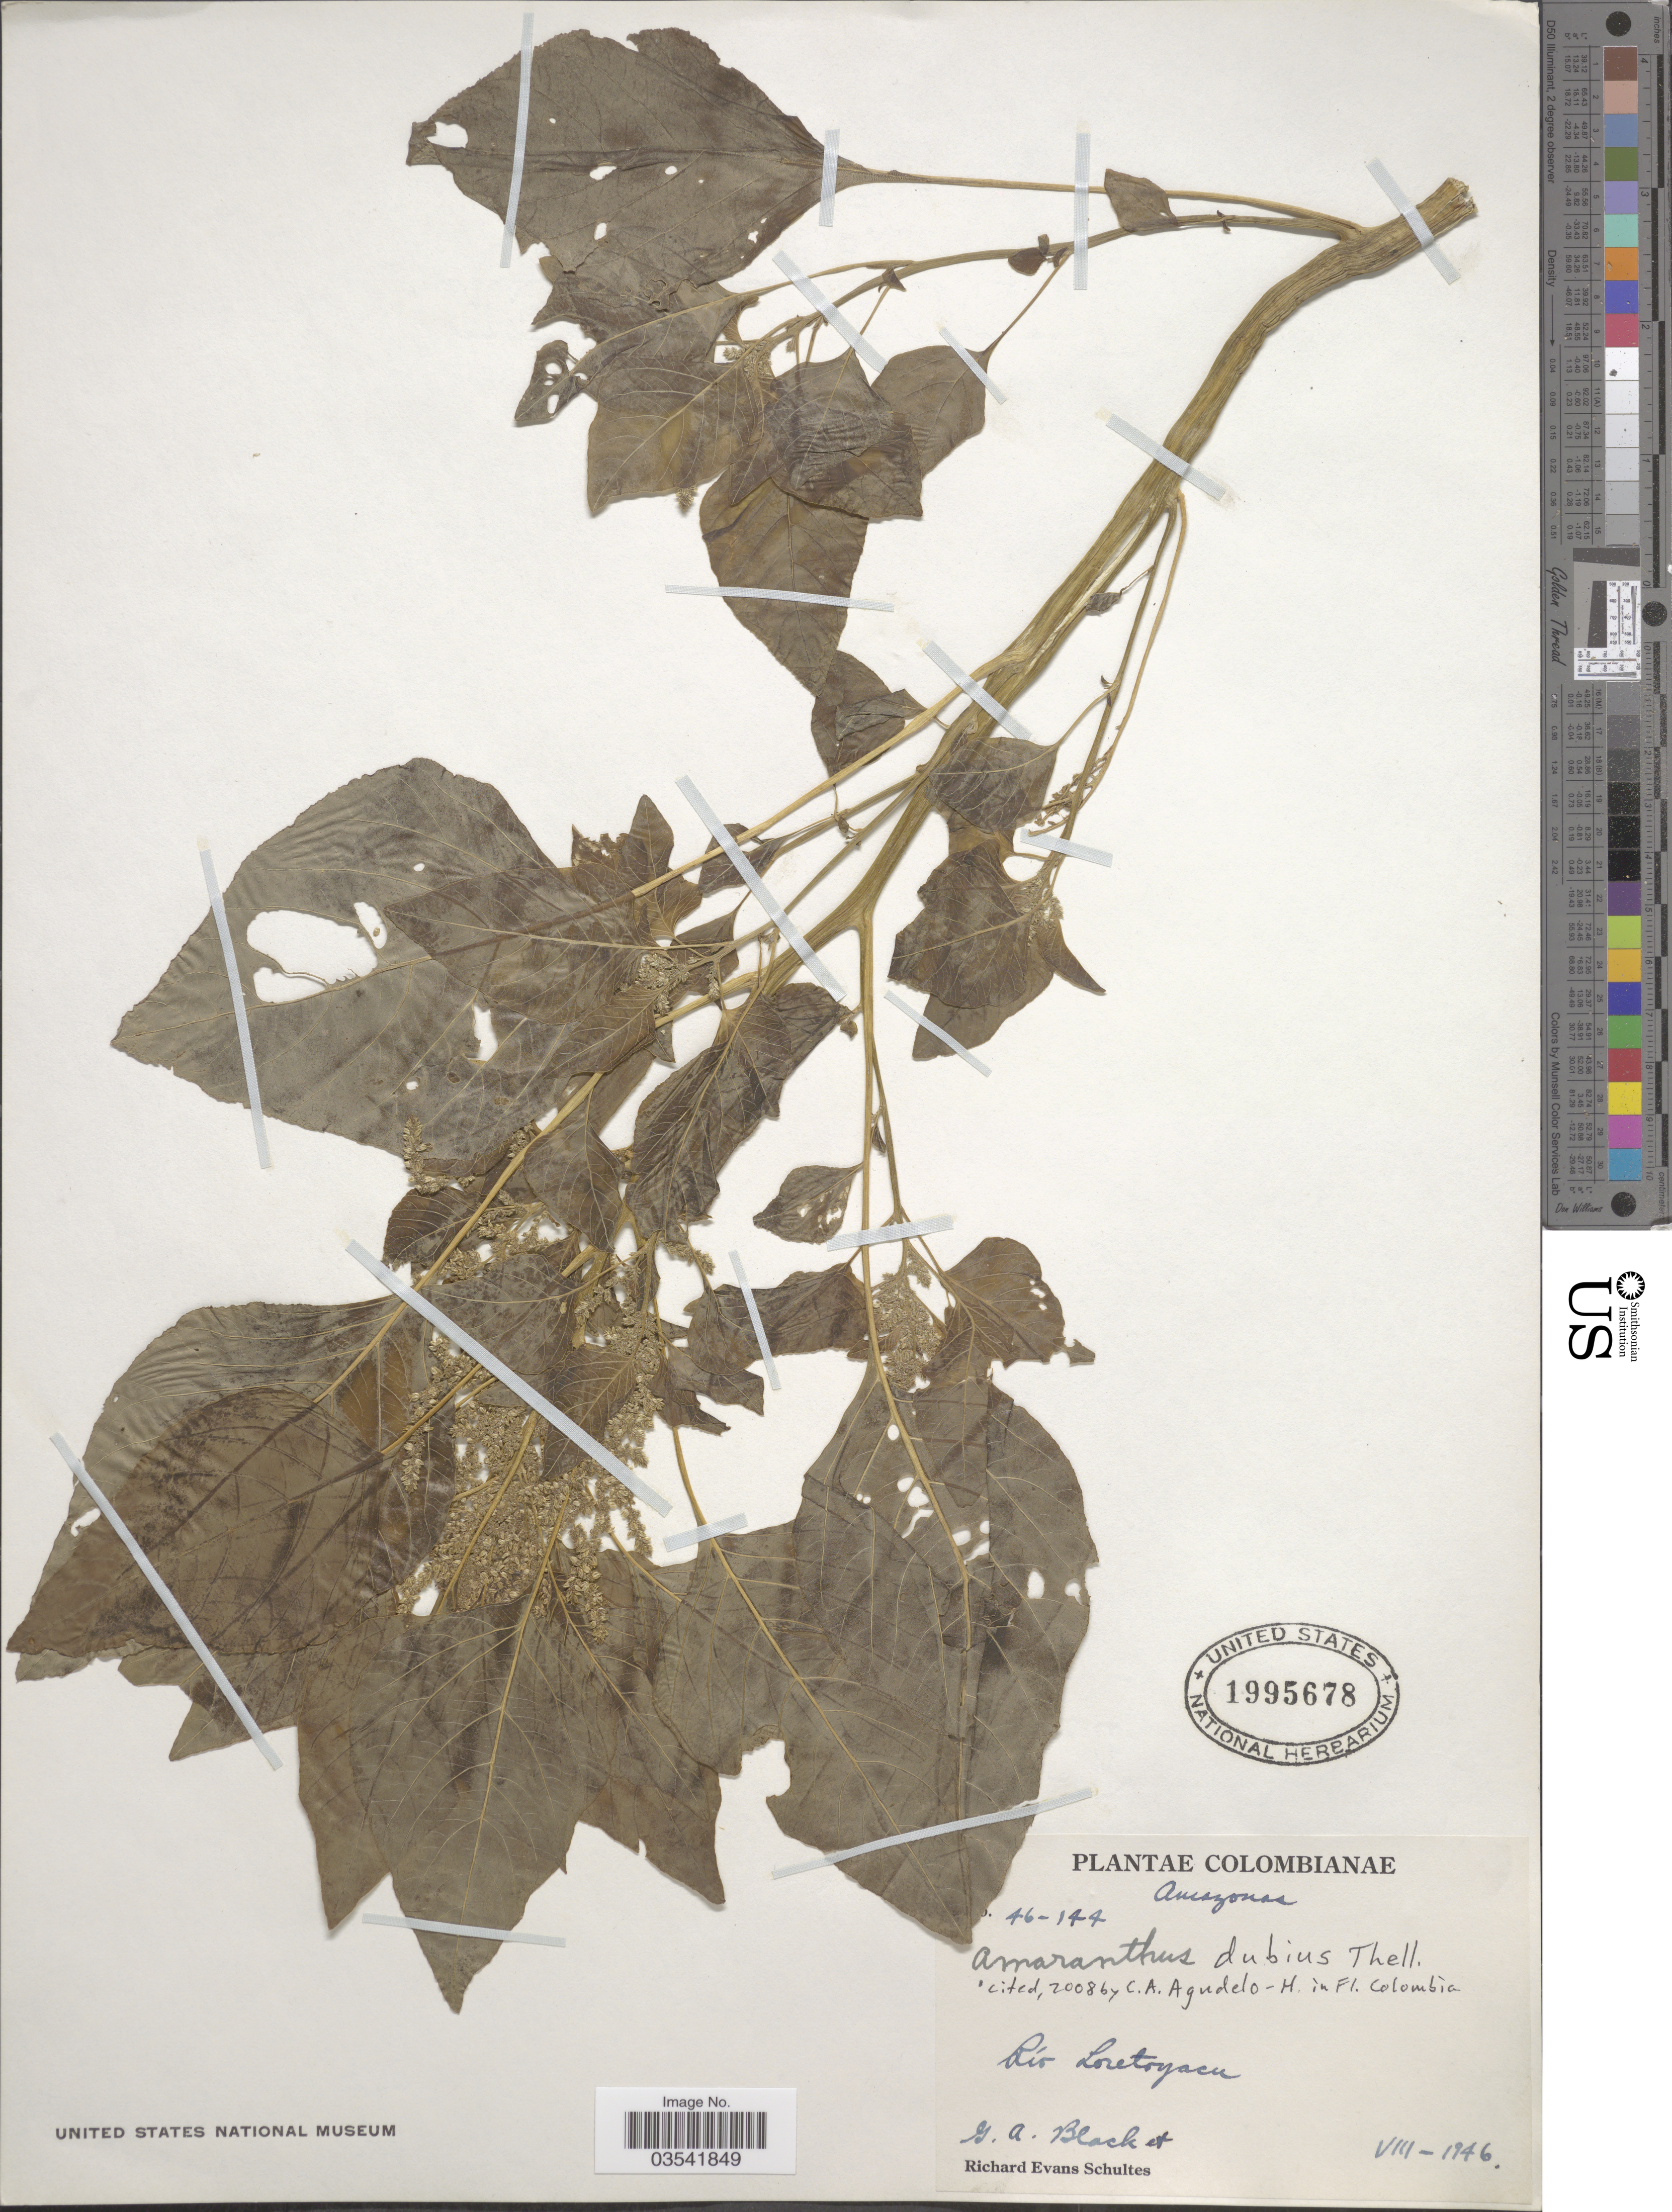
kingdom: Plantae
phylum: Tracheophyta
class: Magnoliopsida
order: Caryophyllales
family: Amaranthaceae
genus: Amaranthus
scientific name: Amaranthus dubius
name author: Mart. ex Thell.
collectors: G. A. Black & R. E. Schultes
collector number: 46-144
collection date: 1946-08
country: Colombia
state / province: Amazônas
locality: Río Loretoyacu.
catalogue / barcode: US 1995678